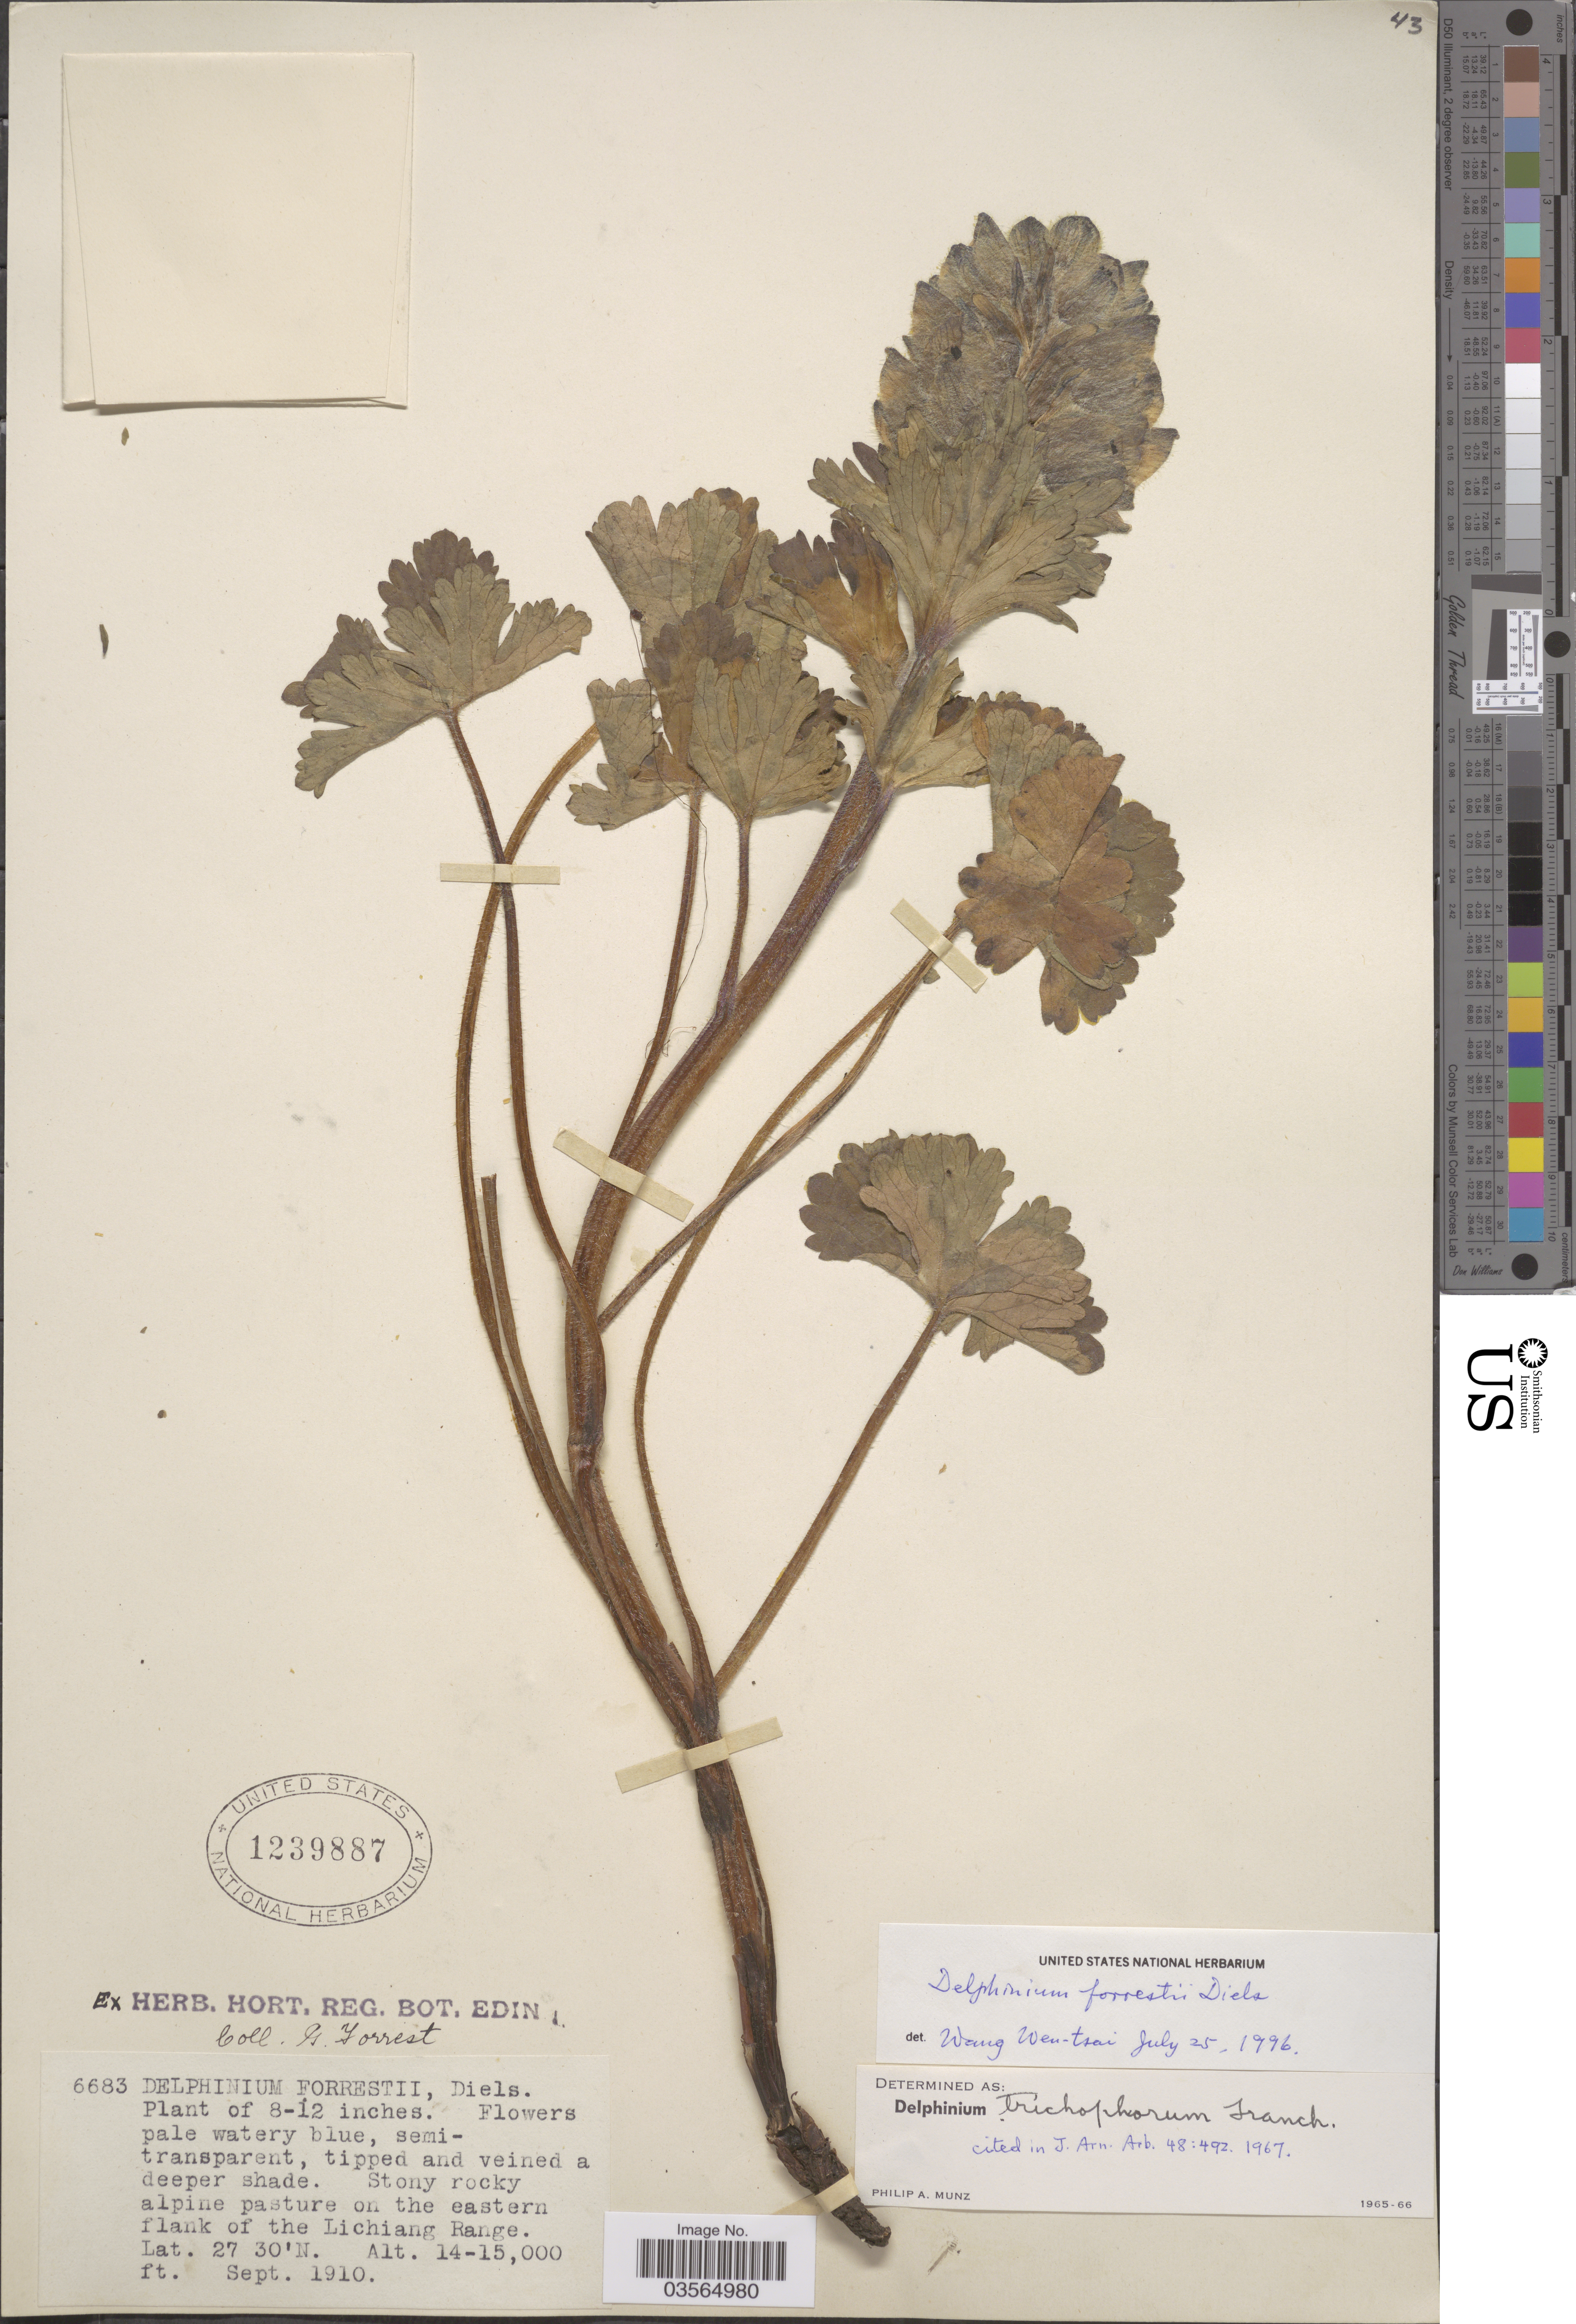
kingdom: Plantae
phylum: Tracheophyta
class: Magnoliopsida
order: Ranunculales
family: Ranunculaceae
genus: Delphinium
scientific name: Delphinium forrestii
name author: Diels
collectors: G. Forrest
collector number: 6683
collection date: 1910-09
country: China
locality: Eastern flank of the Lichiang Range.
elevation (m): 4267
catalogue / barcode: US 1239887